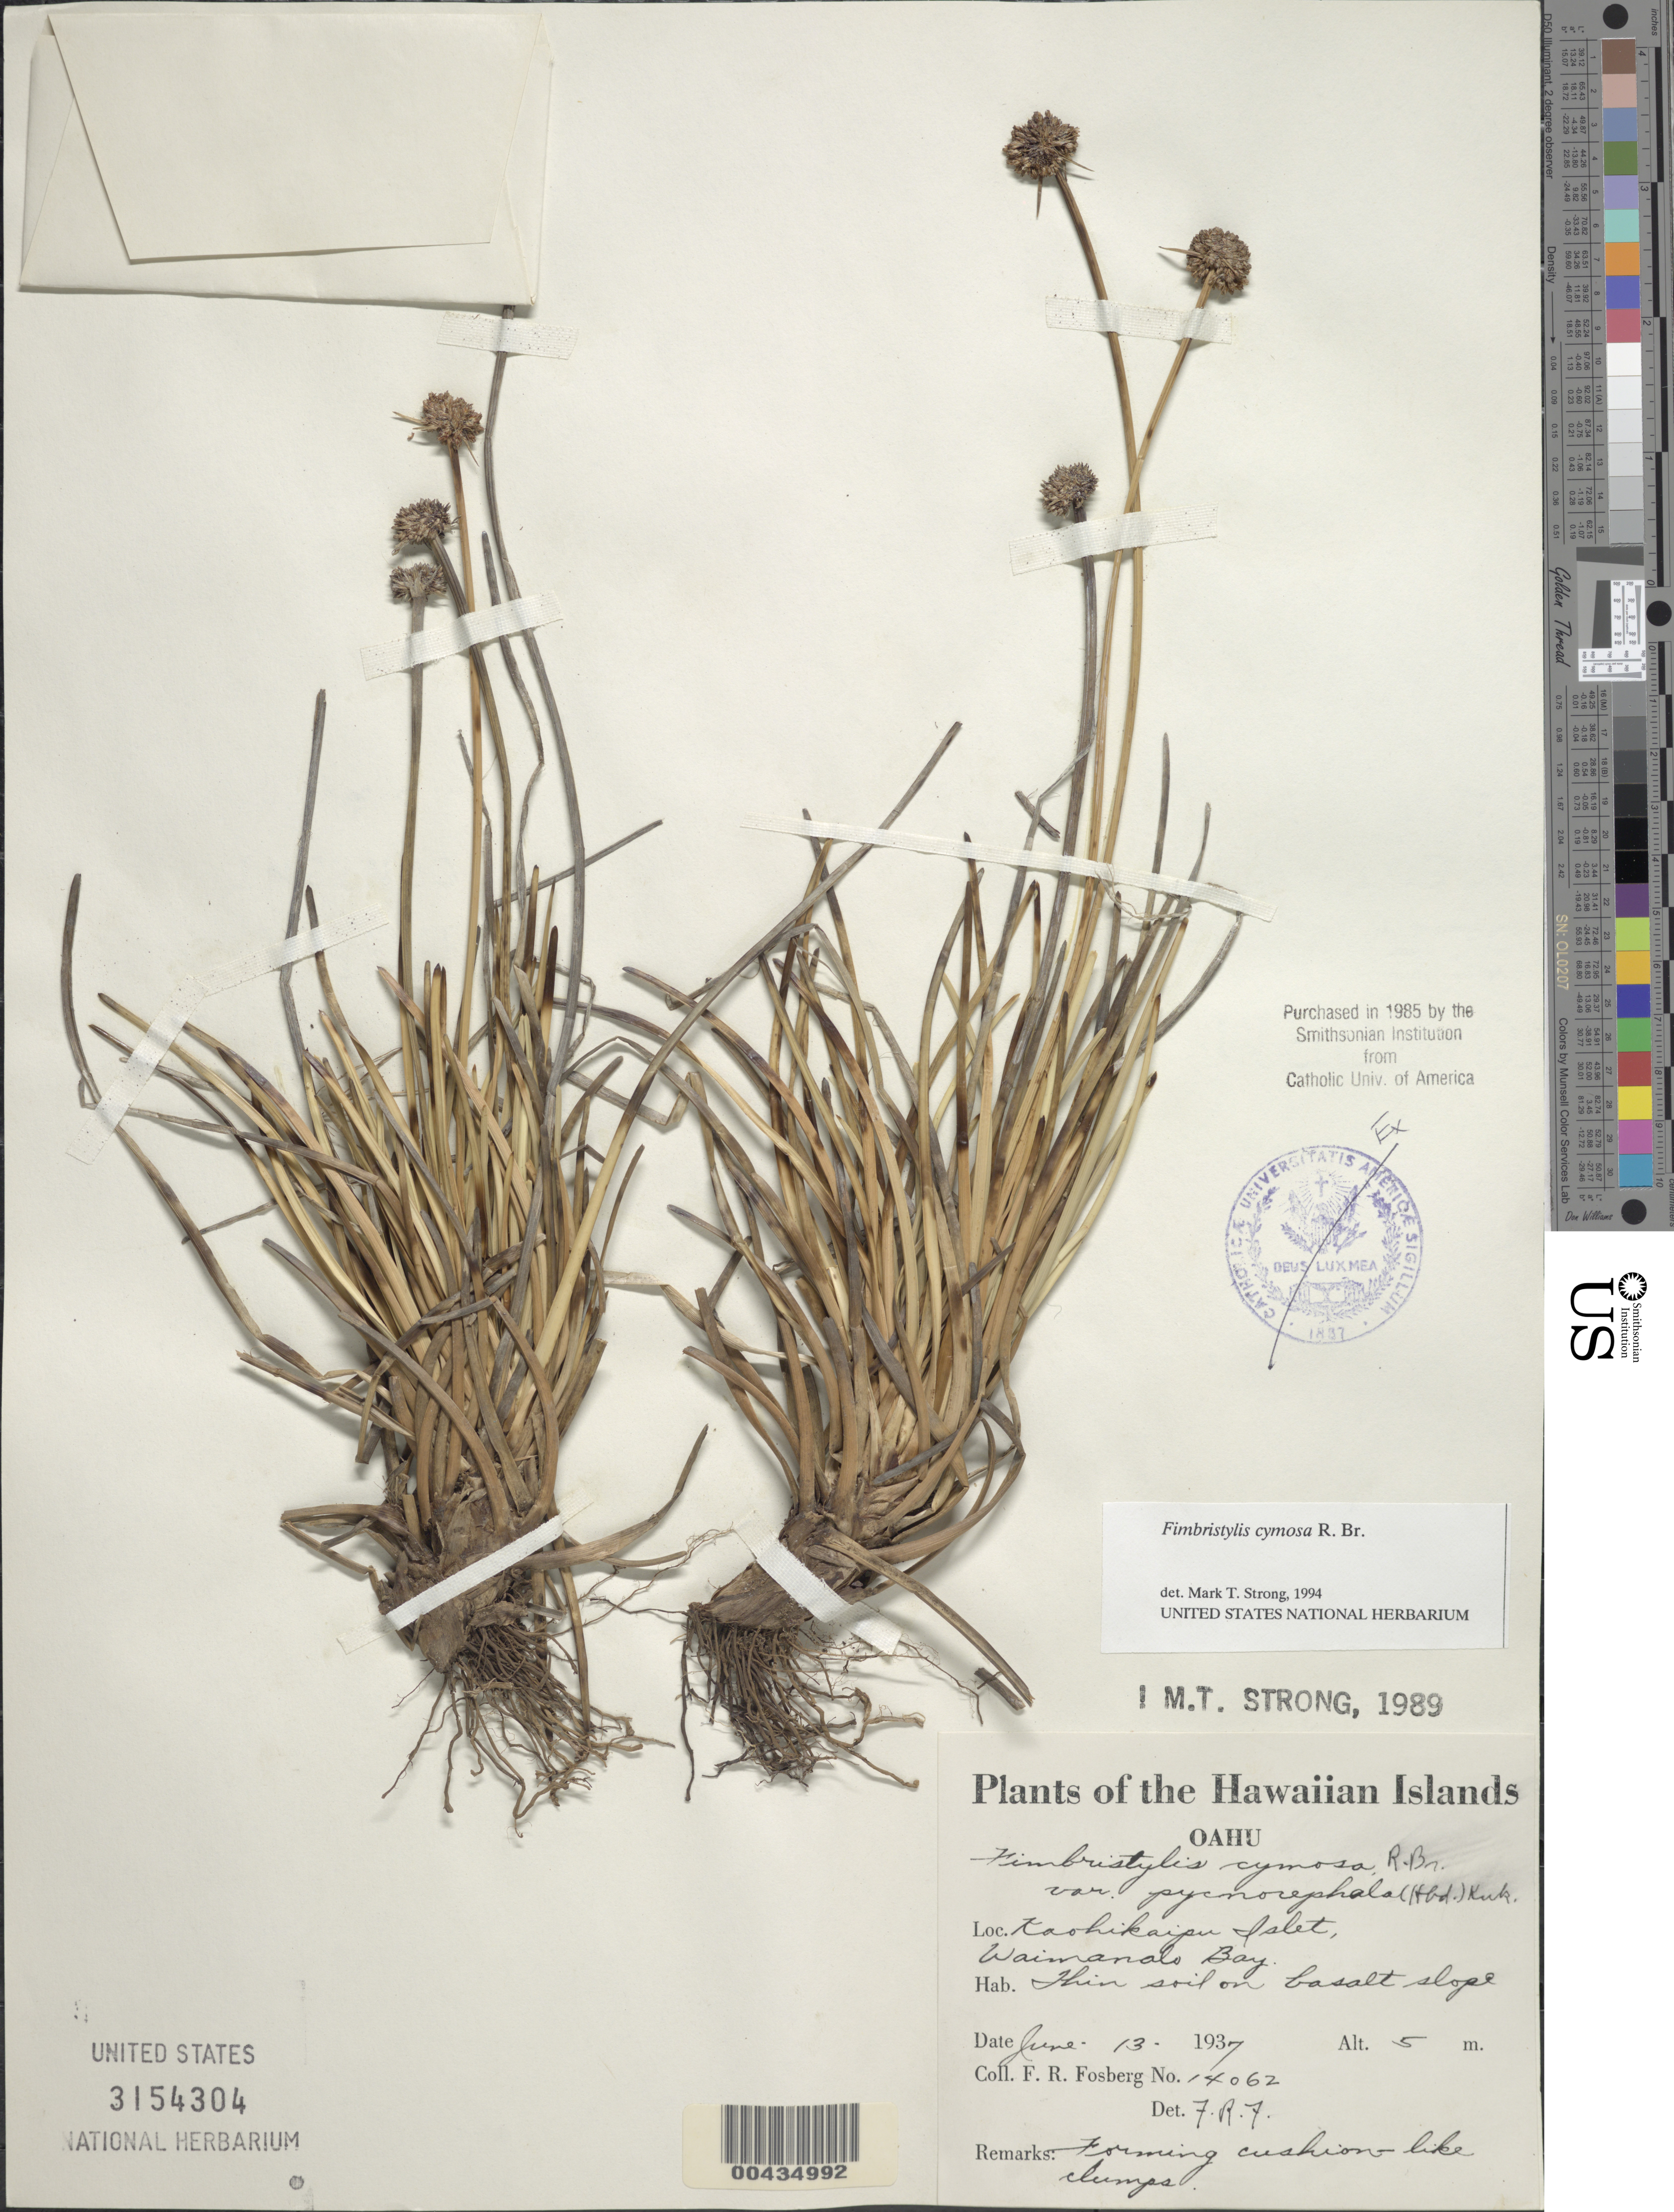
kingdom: Plantae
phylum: Tracheophyta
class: Liliopsida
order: Poales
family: Cyperaceae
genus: Fimbristylis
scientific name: Fimbristylis cymosa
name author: R. Br.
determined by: Strong, M. T., (US), Smithsonian Institution - National Museum of Natural History (UNITED STATES)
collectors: F. R. Fosberg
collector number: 14062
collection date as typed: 13 Jun 1937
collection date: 1937-06-13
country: United States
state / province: Hawaii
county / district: Kauai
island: Kaua'i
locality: Kaohikaipu Islet, Waimanalo Bay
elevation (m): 5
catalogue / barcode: US 3154304